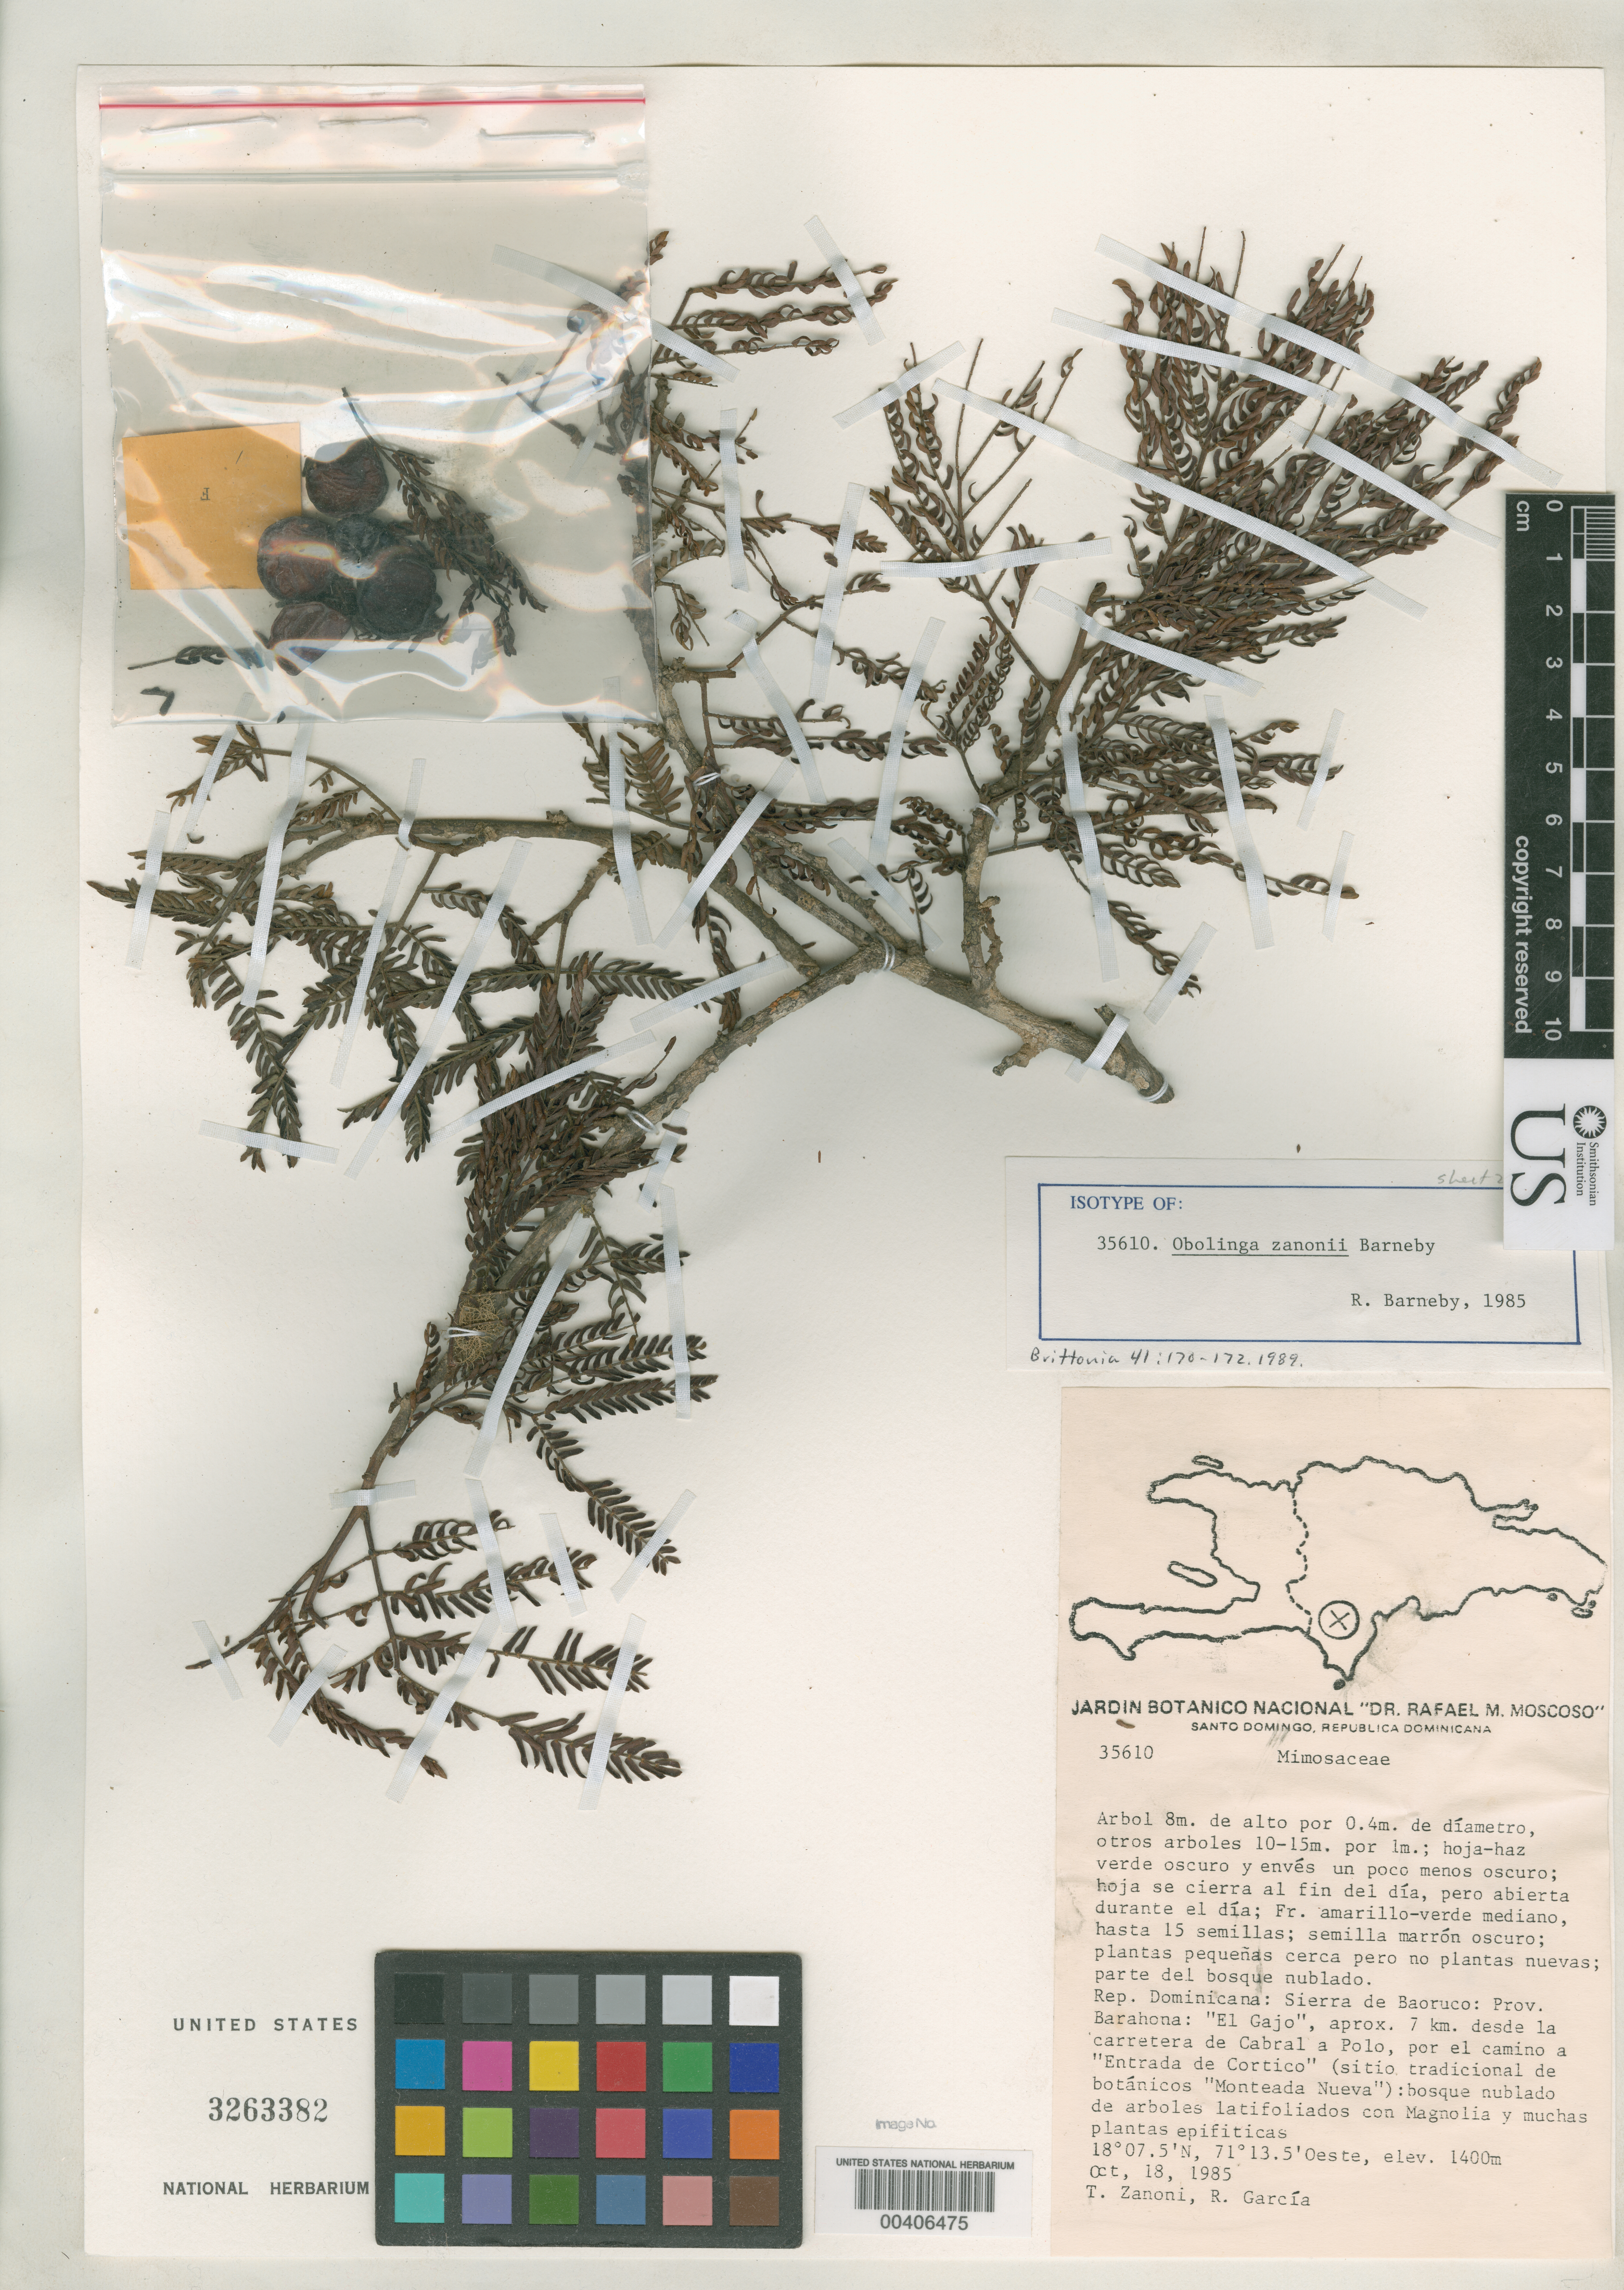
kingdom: Plantae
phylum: Tracheophyta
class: Magnoliopsida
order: Fabales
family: Fabaceae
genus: Obolinga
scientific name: Obolinga zanonii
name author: Barneby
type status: Isotype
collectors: T. A. Zanoni & R. Garcia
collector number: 35610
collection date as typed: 18 Oct 1985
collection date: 1985-10-18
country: Dominican Republic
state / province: Barahona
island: Hispaniola Island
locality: Sierra de Baoruco, "El Gajo", ca. 7 km desde la carretera de Cabral a Polo, por el camino a "entrada de Cortico".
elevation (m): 1400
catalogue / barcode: US 3263382